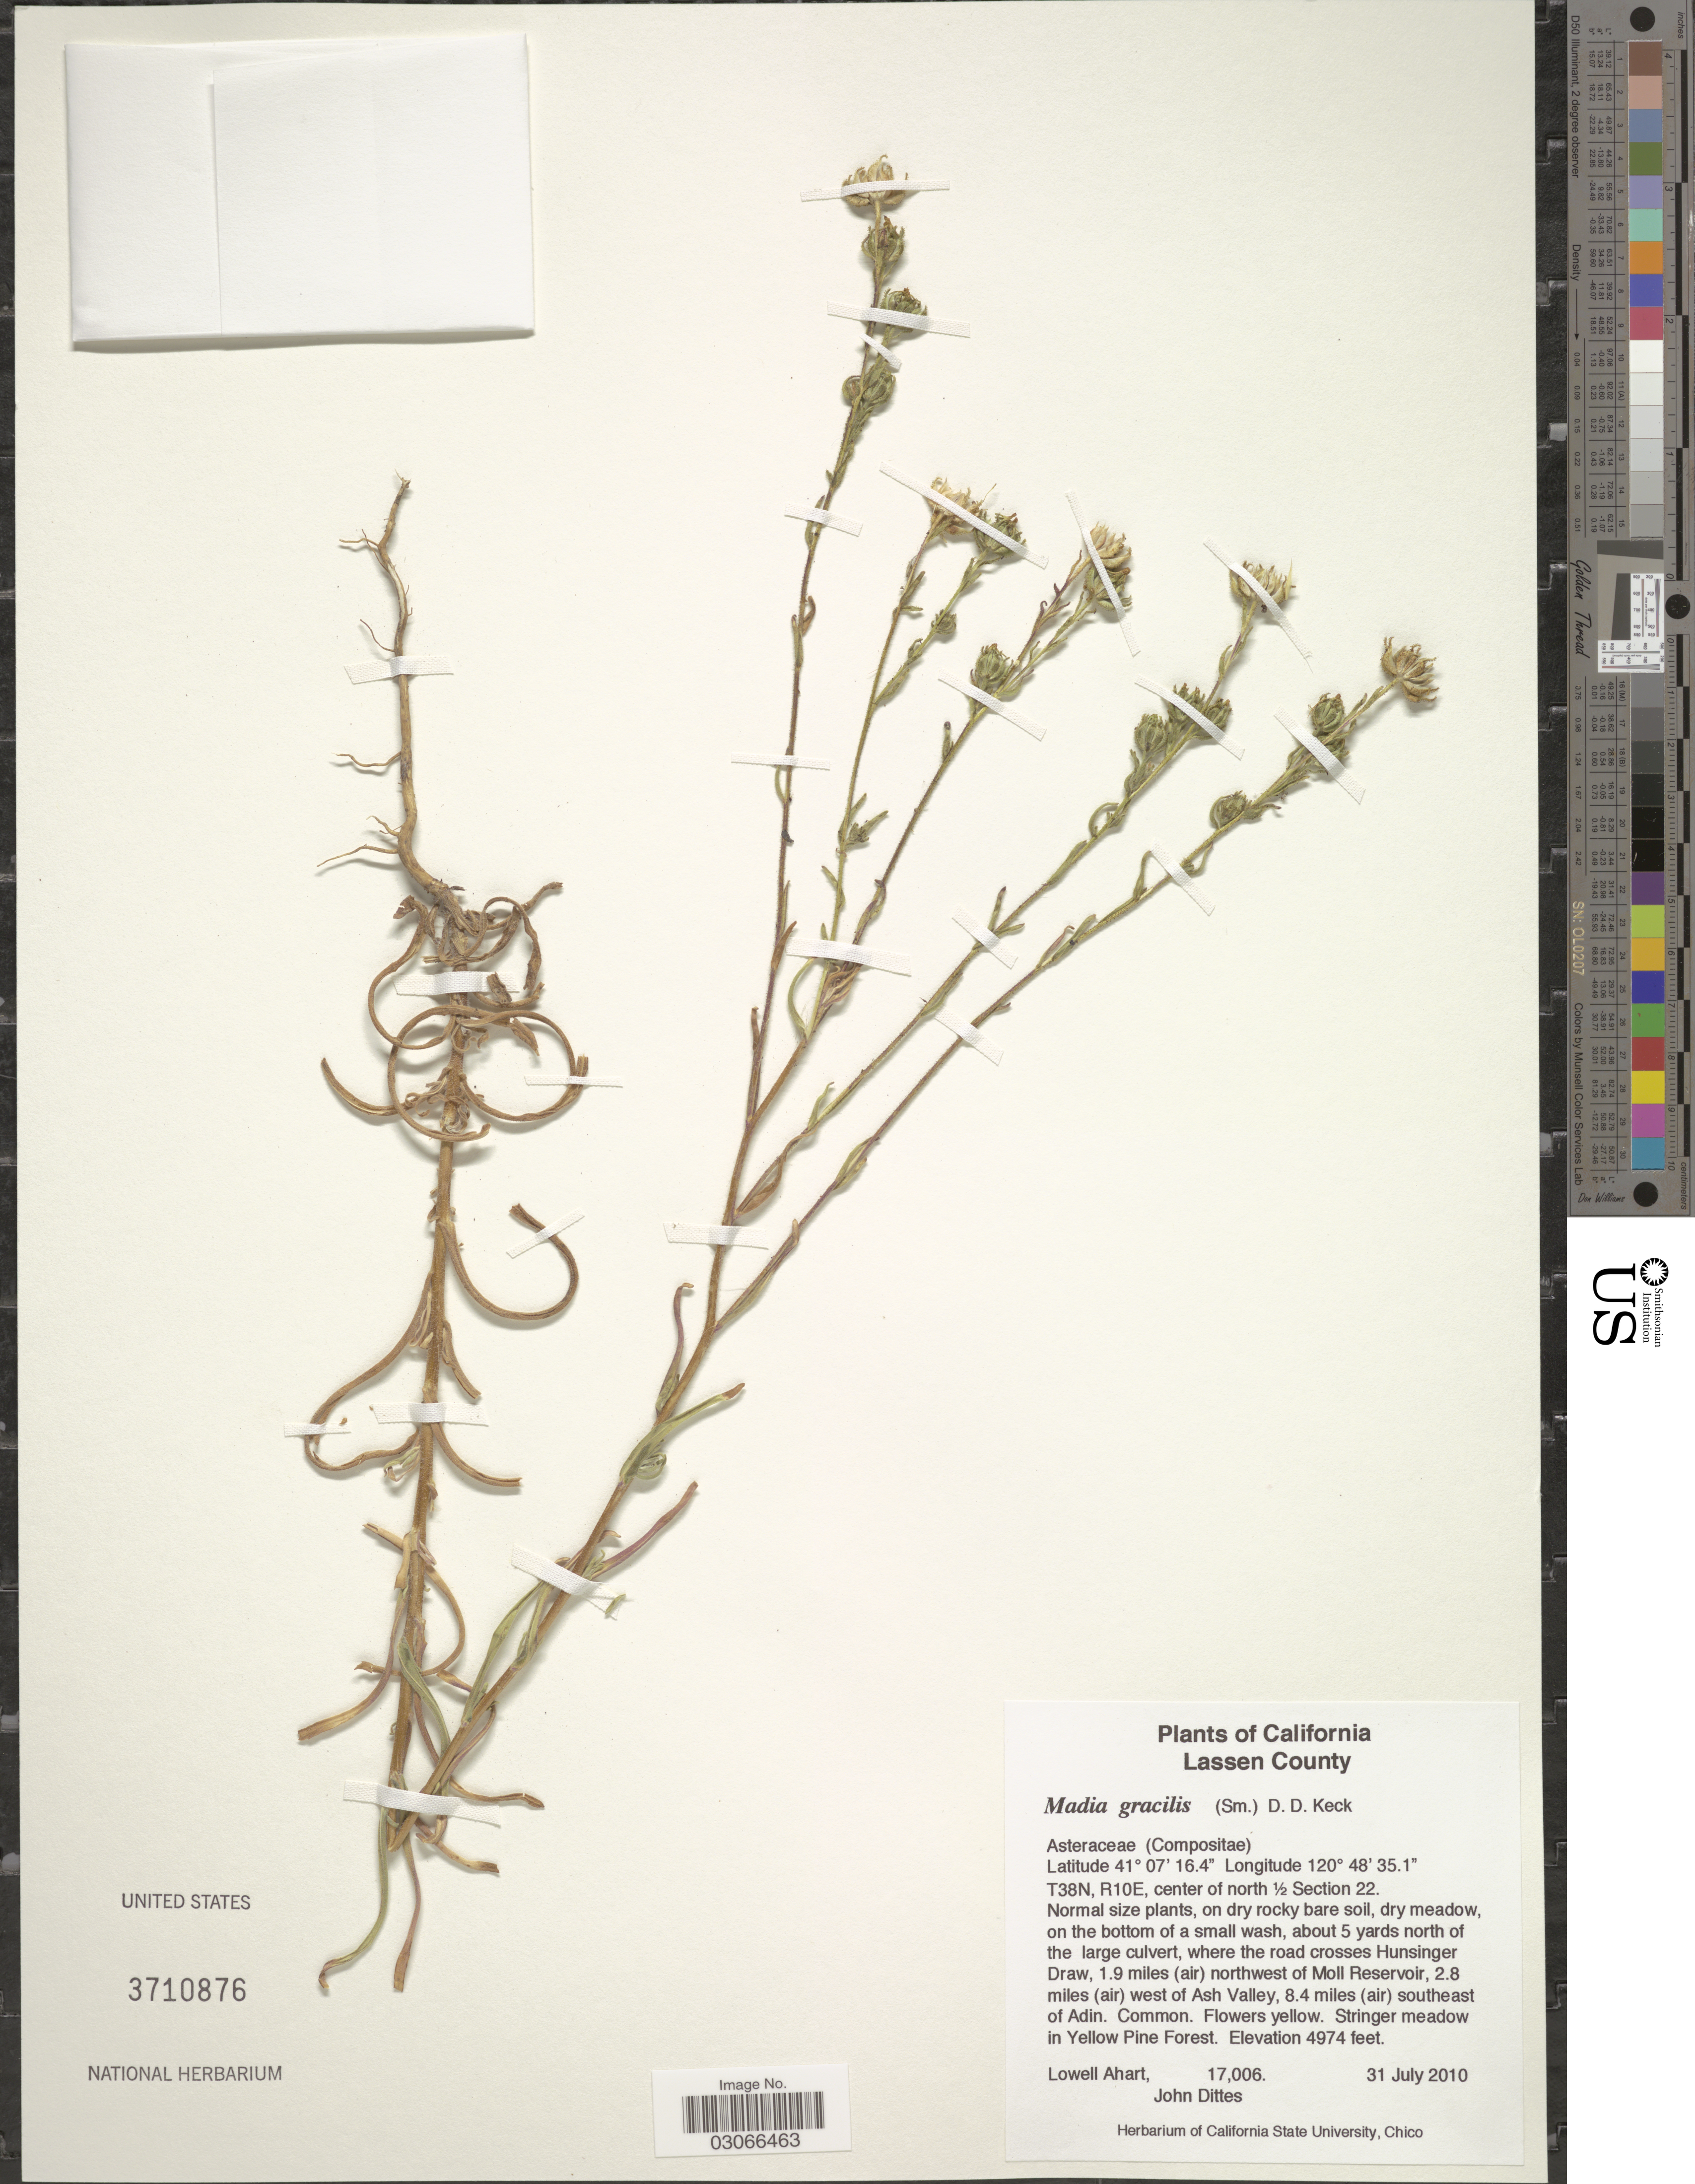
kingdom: Plantae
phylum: Tracheophyta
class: Magnoliopsida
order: Asterales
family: Asteraceae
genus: Madia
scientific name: Madia gracilis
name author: (Small ex Small) D.D. Keck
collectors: L. Ahart & J. Dittes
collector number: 17006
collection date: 2010-07-31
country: United States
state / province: California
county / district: Lassen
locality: Lassen County. T38N, R10E, center of north ½ Section 22, about 5 yards north of the large culvert, where the road crosses Hunsinger Draw, 1.9 miles (air) northwest of Moll Reservoir, 2.8 miles (air) west of Ash Valley, 8.4 miles (air) southeast of Adin.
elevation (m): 1516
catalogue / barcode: US 3710876